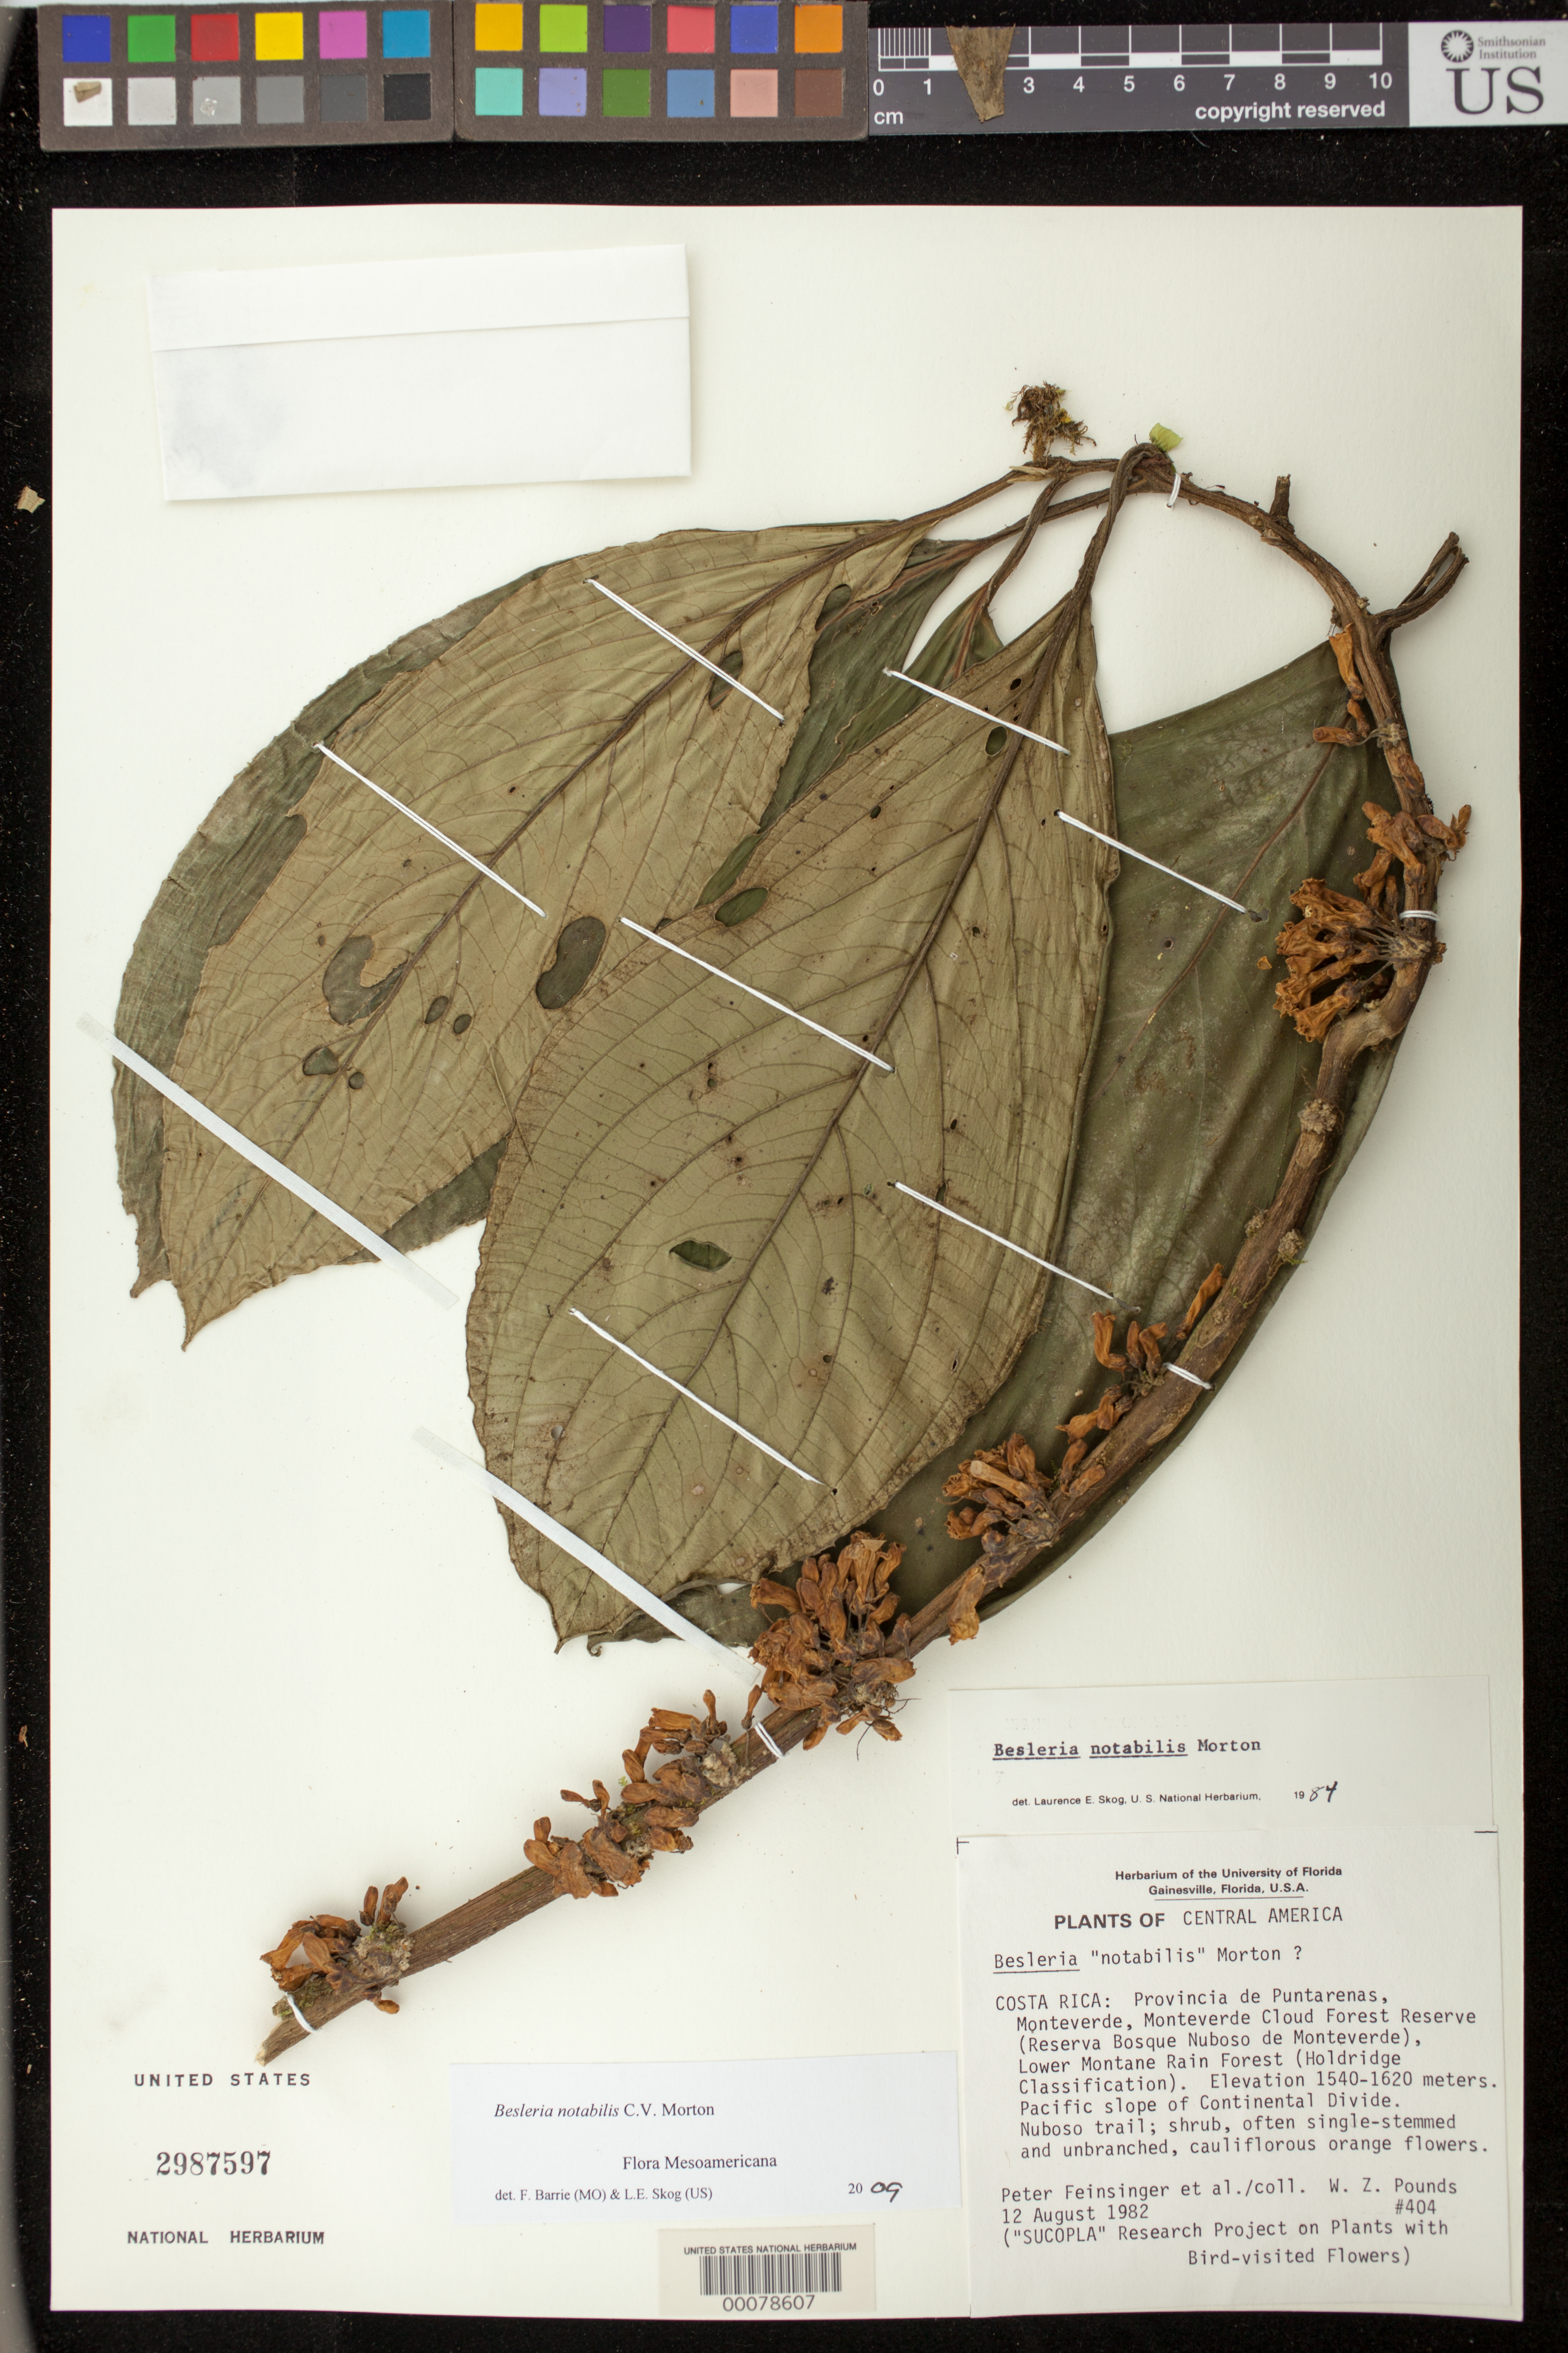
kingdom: Plantae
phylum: Tracheophyta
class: Magnoliopsida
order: Lamiales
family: Gesneriaceae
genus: Besleria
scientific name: Besleria notabilis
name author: C.V. Morton in Standl.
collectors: P. Feinsinger & W. Pounds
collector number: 404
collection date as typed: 12 Aug 1982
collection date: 1982-08-12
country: Costa Rica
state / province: Puntarenas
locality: Monteverde, Monteverde Cloud Forest Reserve (Reserva Bosque Nuboso de Montverde), Pacific slope of continental divide; Nuboso trail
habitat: Lower montane rain forest (Holdridge classification)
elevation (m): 1540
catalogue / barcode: US 2987597